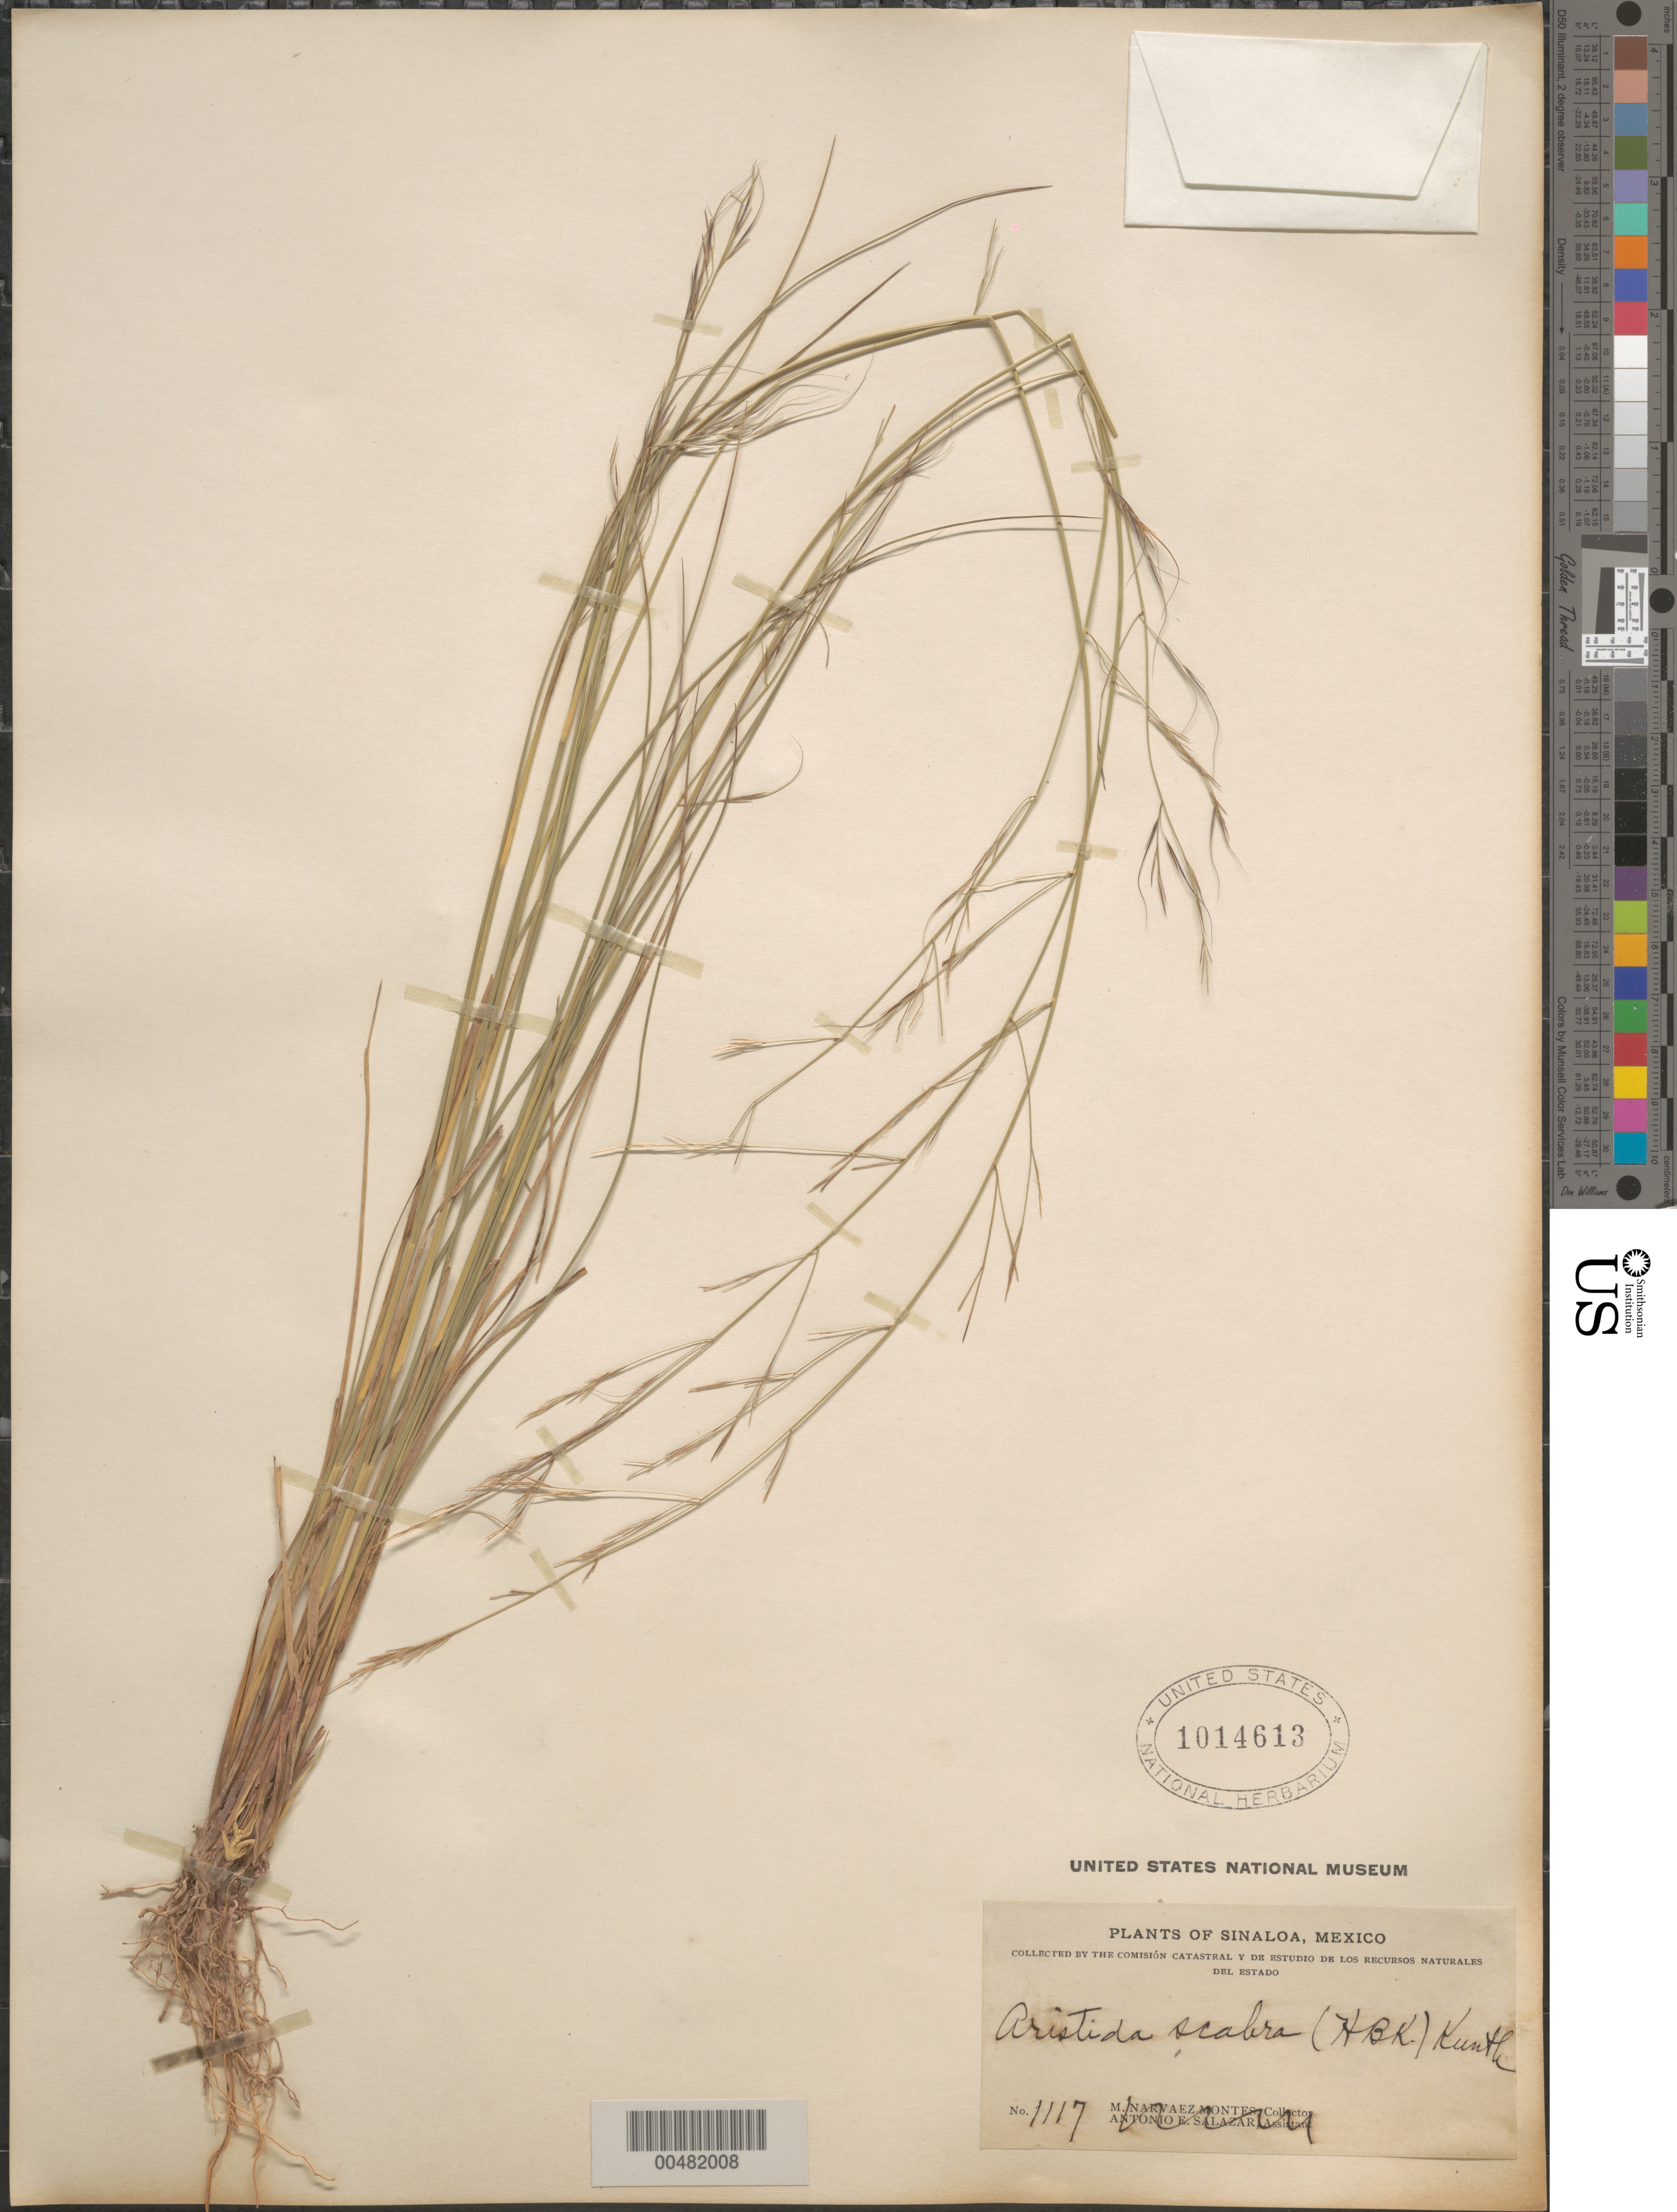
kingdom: Plantae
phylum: Tracheophyta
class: Liliopsida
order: Poales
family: Poaceae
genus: Aristida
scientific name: Aristida ternipes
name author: Cav.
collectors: Comisión Catastral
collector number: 1117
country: Mexico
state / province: Sinaloa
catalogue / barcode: US 1014613